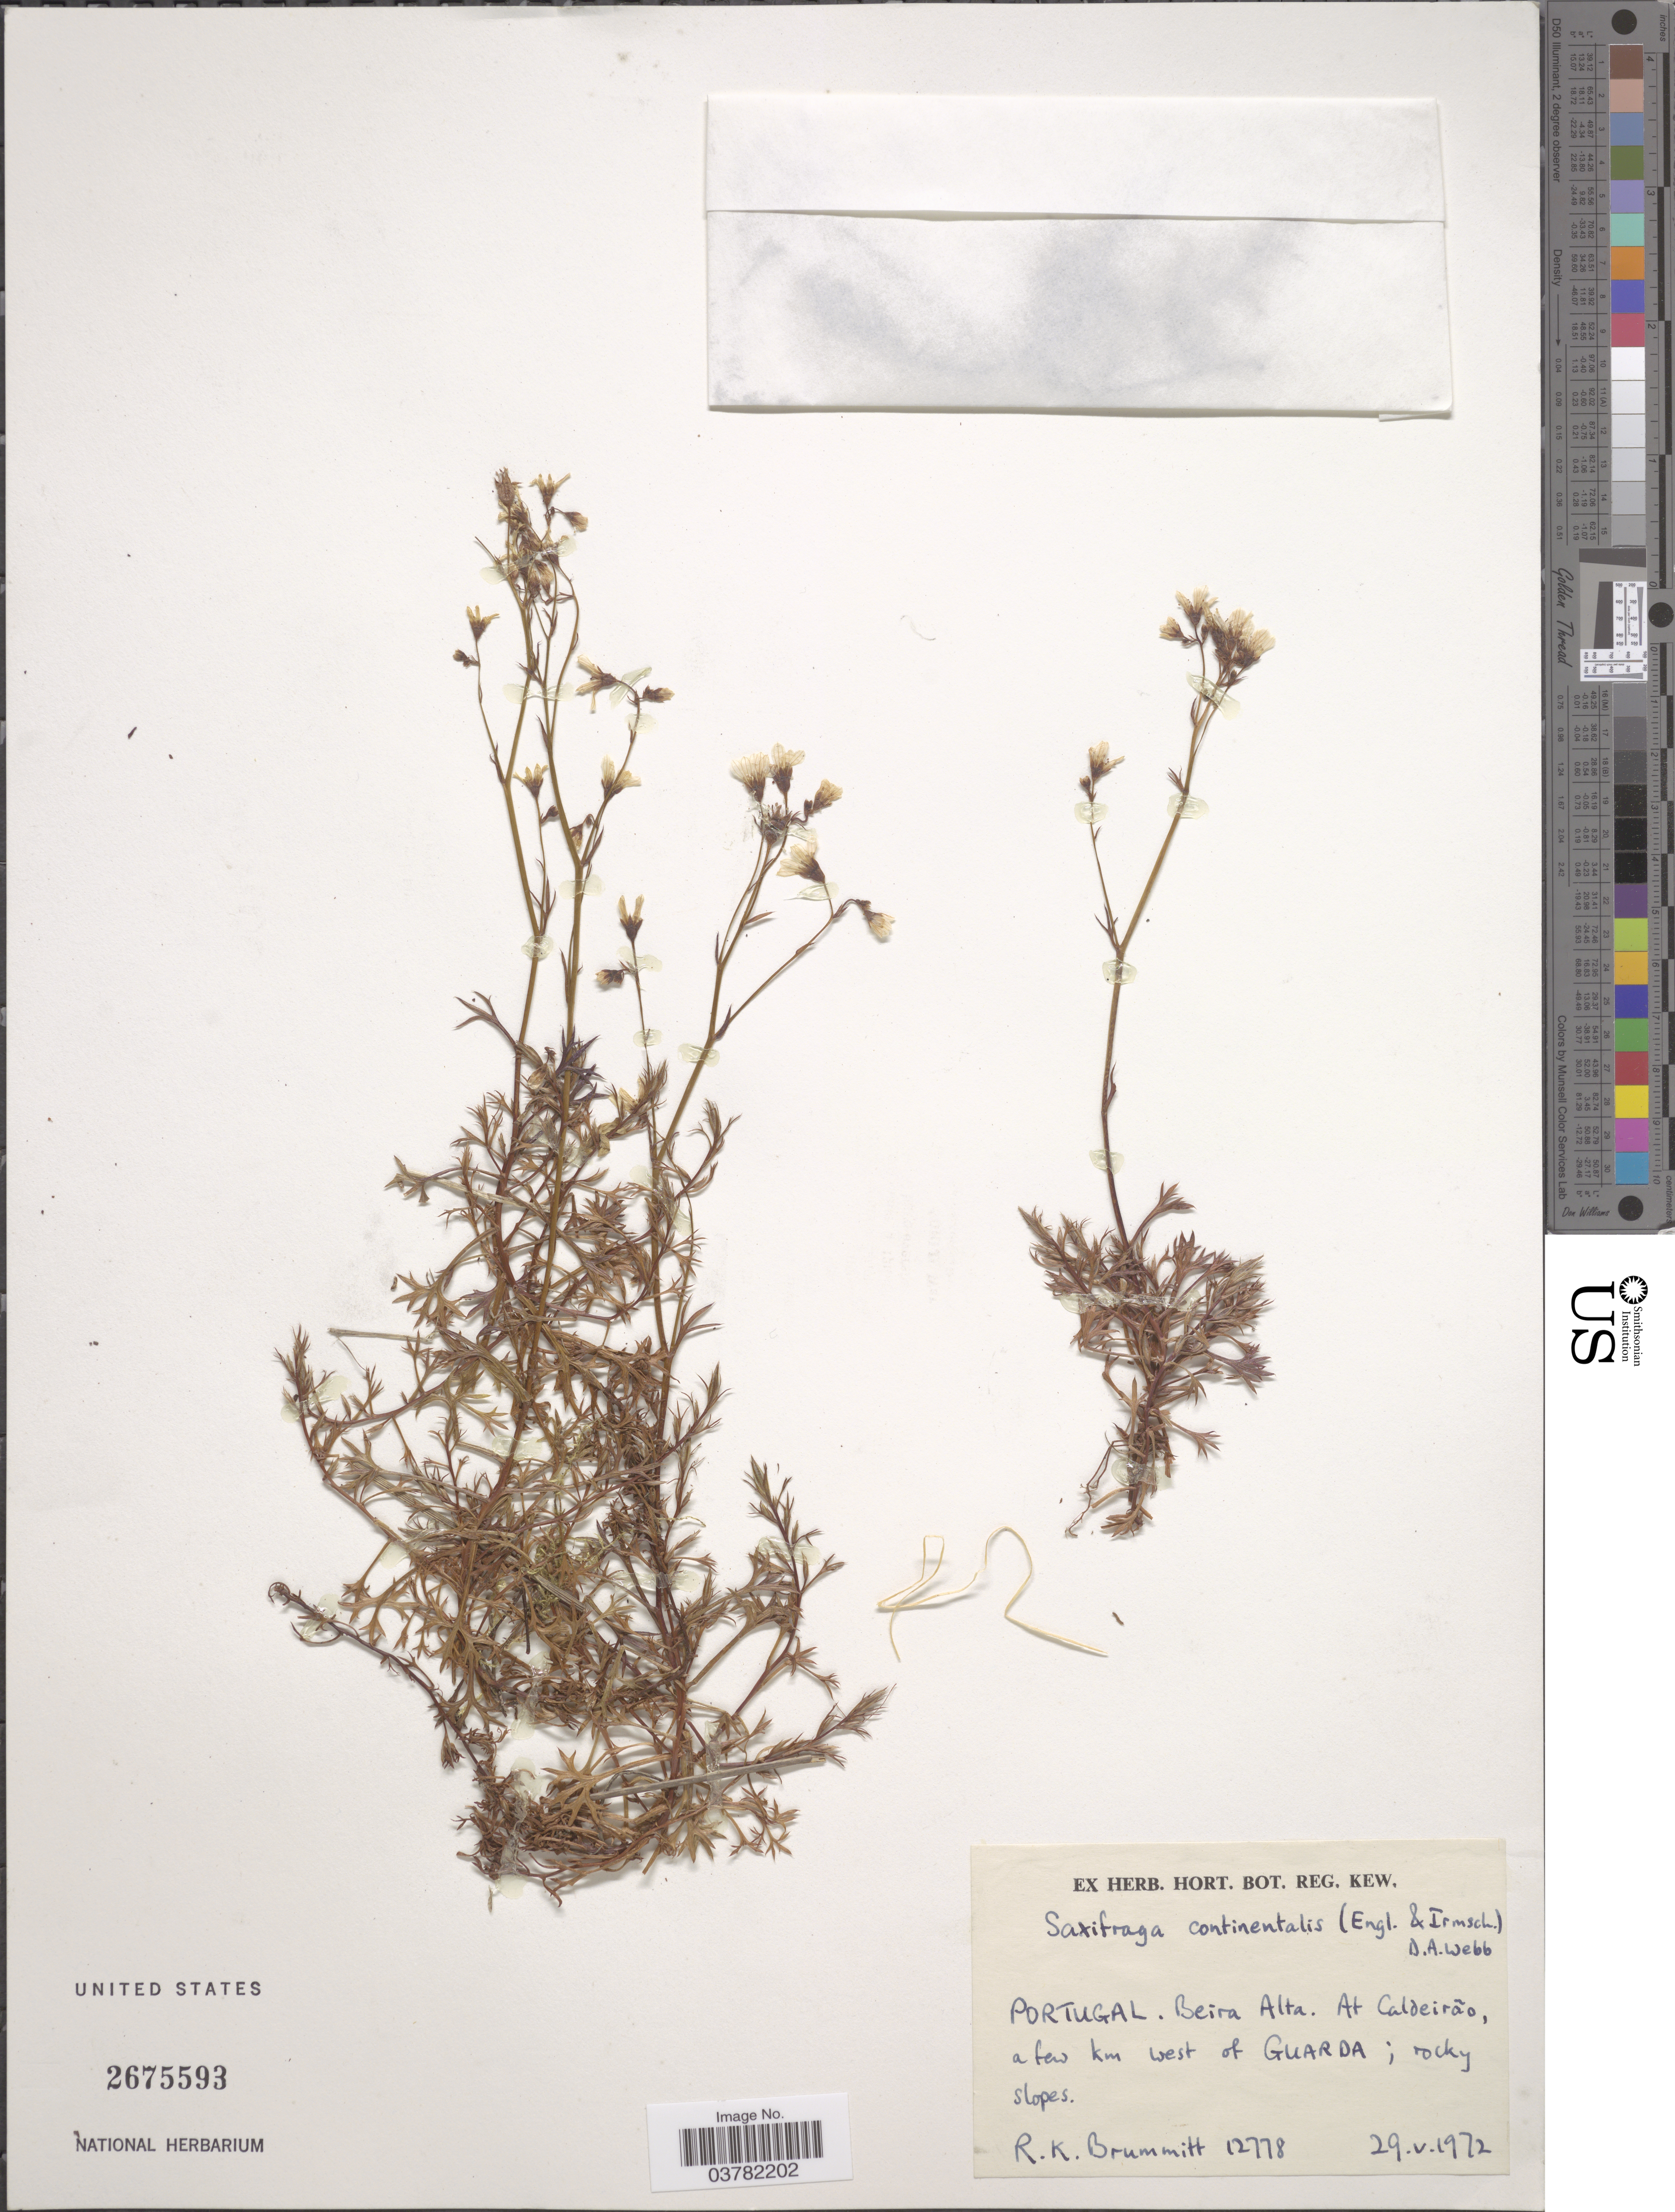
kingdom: Plantae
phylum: Tracheophyta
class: Magnoliopsida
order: Saxifragales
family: Saxifragaceae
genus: Saxifraga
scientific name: Saxifraga cervicornis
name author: Viv.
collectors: R. Brummitt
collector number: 12778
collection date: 1972-05-29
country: Portugal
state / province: Guarda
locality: Beira Alta. At Caldeirão, a few km west of Guarda.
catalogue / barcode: US 2675593